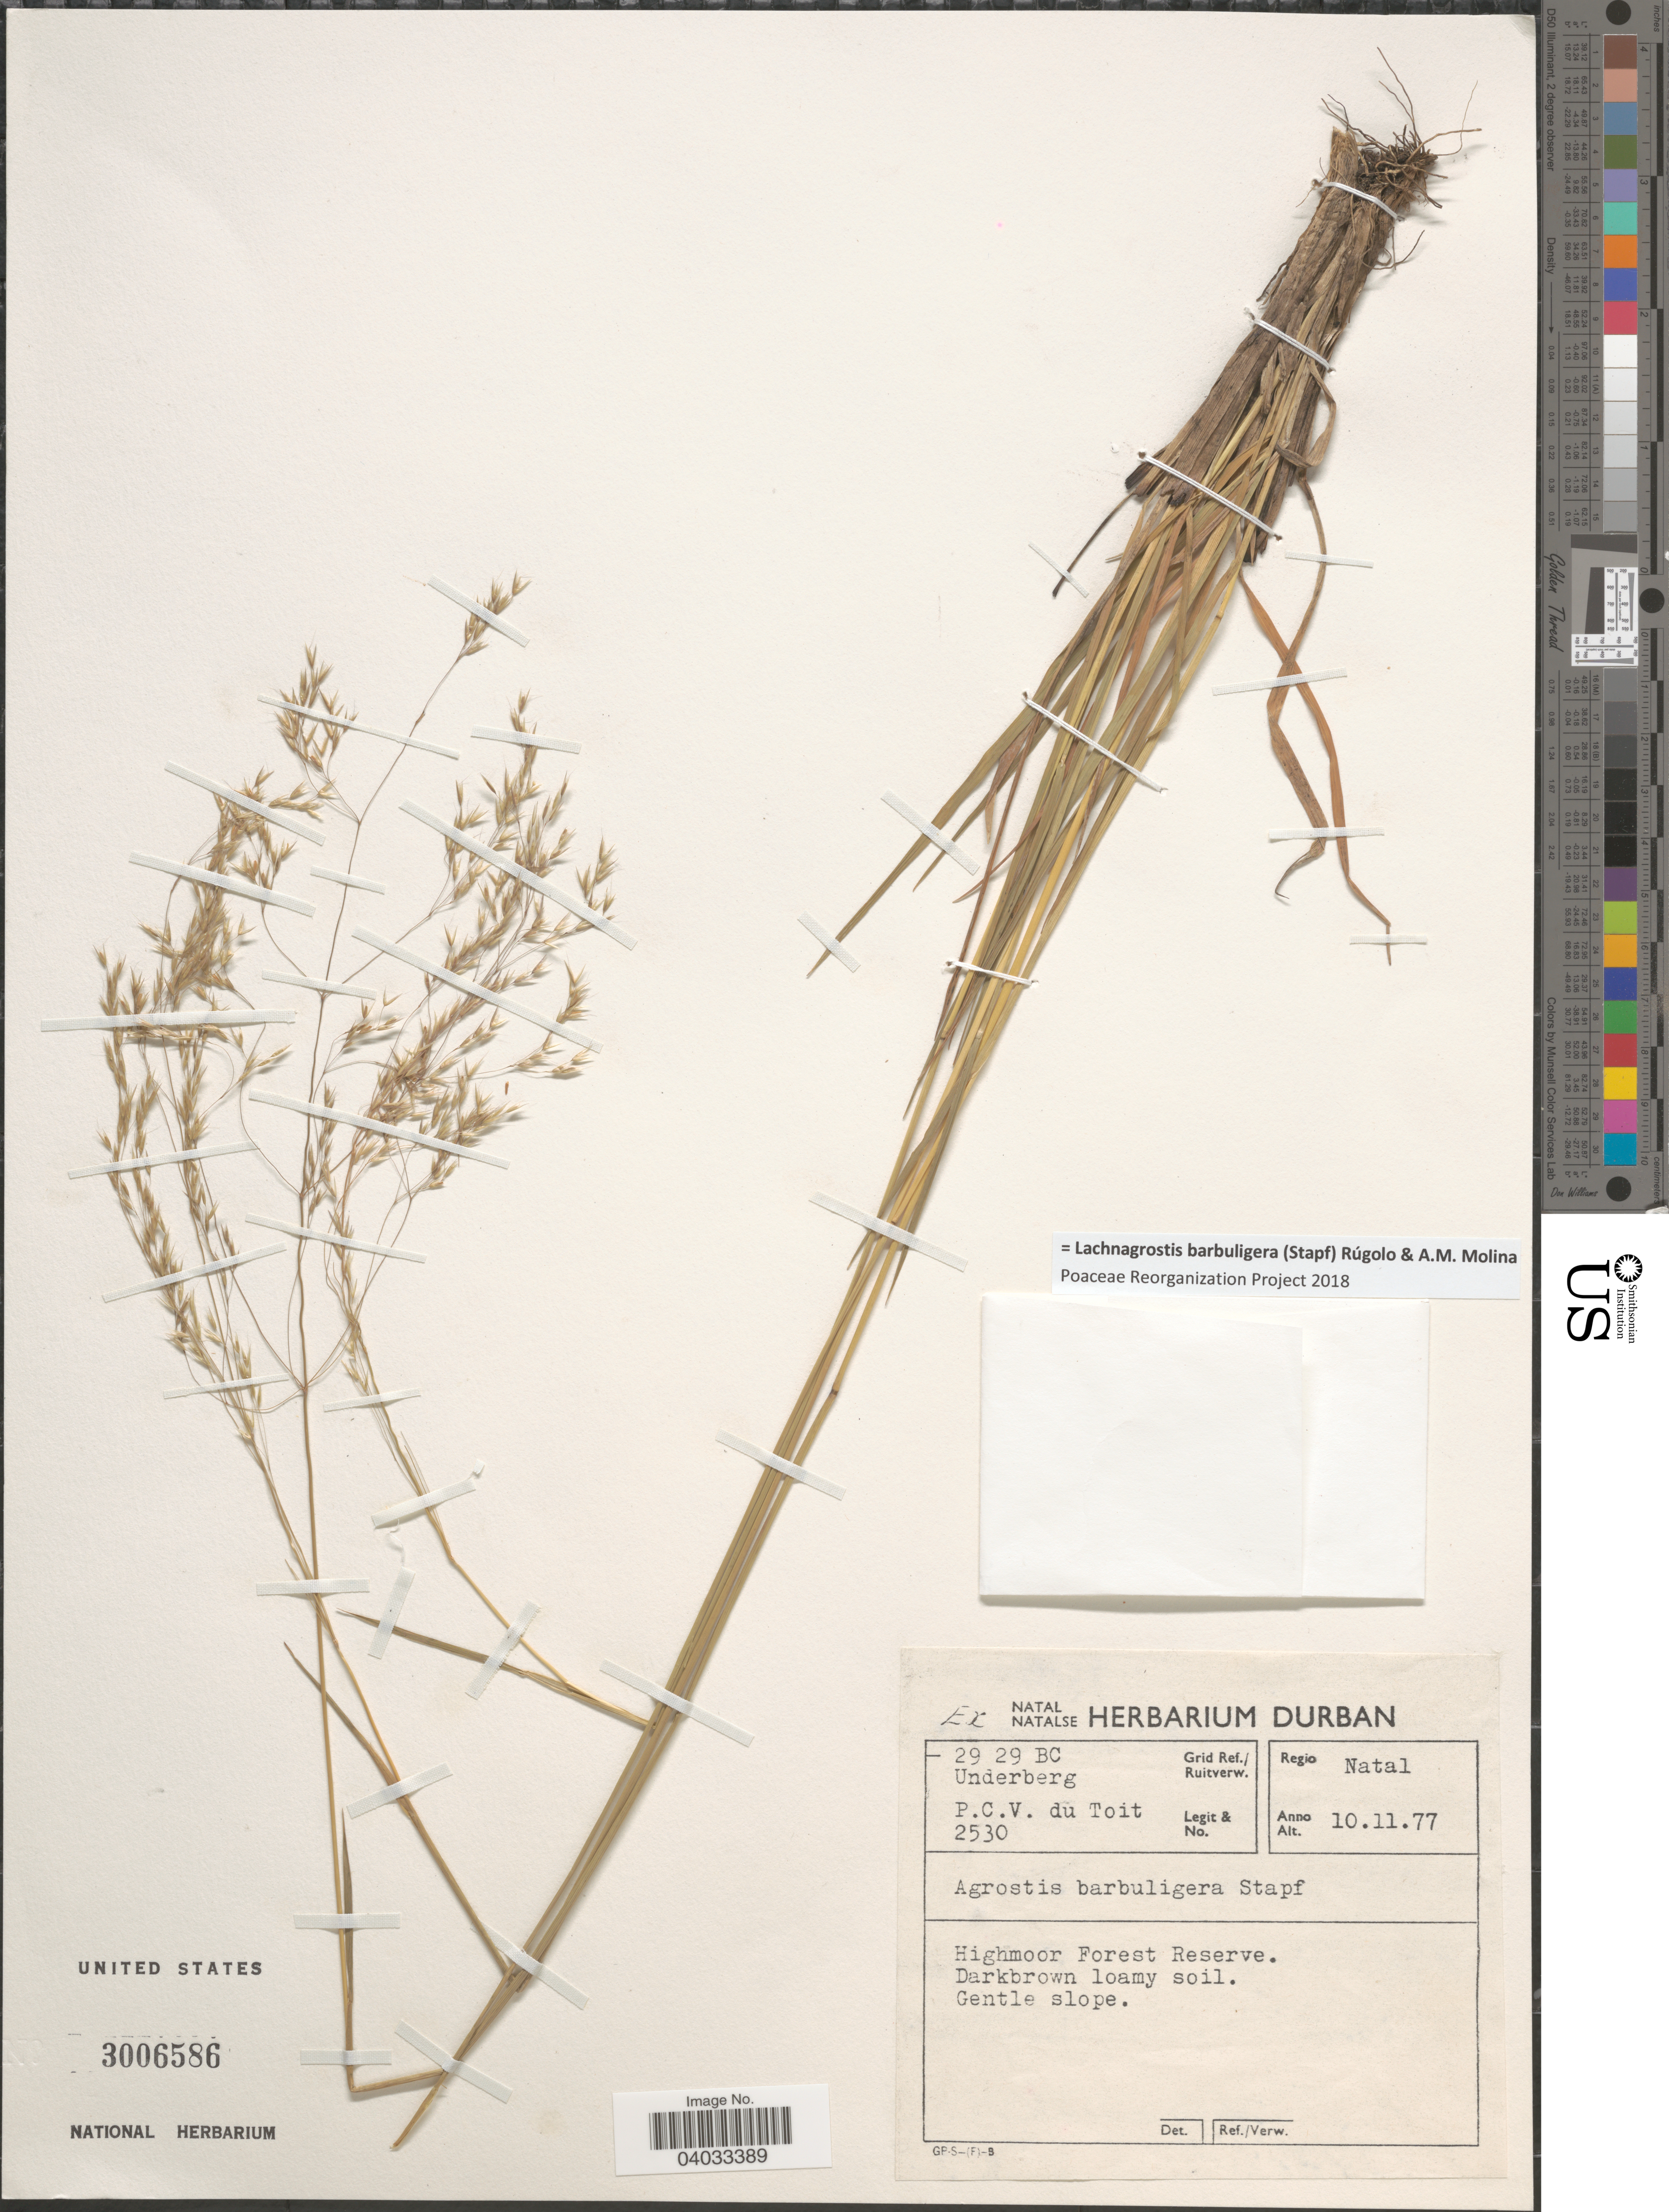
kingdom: Plantae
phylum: Tracheophyta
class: Liliopsida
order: Poales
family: Poaceae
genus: Lachnagrostis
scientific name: Lachnagrostis barbuligera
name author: (Stapf) Rúgolo & A.M. Molina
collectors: P. Du Toit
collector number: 2530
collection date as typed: Transcribed d/m/y: 10/11/77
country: South Africa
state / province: KwaZulu-Natal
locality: Grid Ref./ Ruitverw. 29 29 BC. Underberg. Regio Natal. Highmoor Forest Reserve.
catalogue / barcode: US 3006586